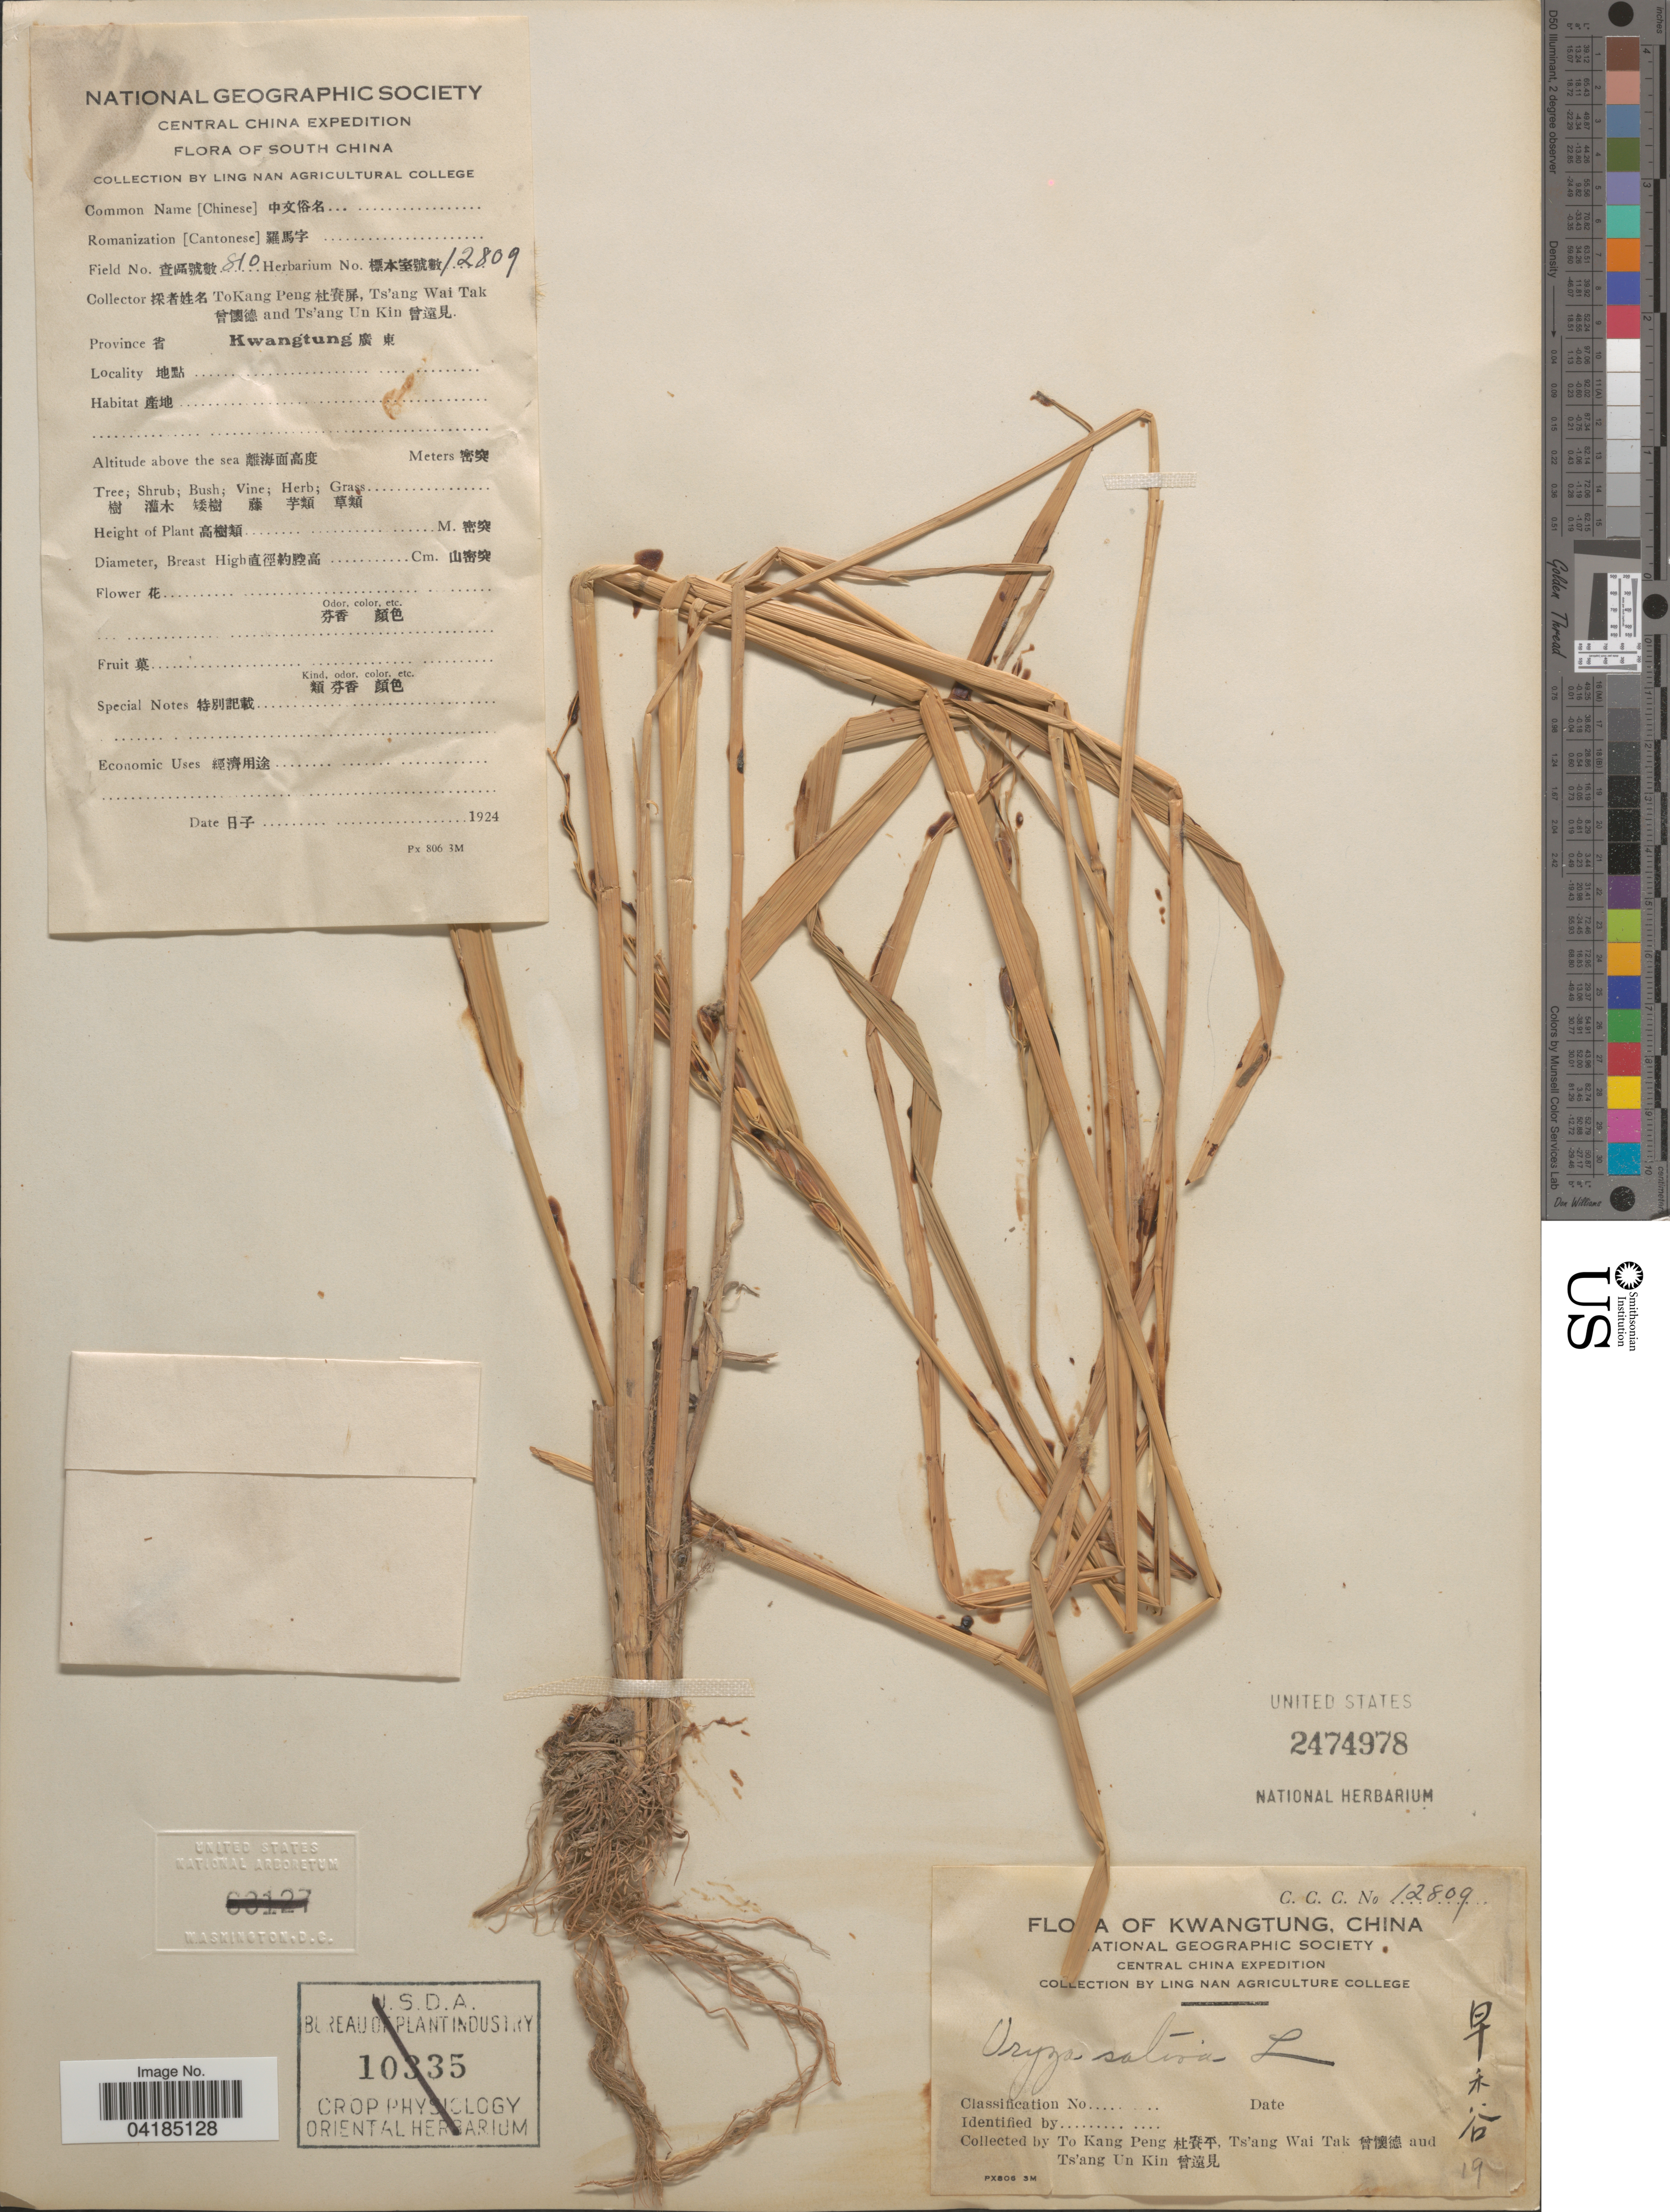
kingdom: Plantae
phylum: Tracheophyta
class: Liliopsida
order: Poales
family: Poaceae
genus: Oryza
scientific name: Oryza sativa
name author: L.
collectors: T. K. Peng, W. T. Tsang & U. K. Tsang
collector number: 810/12809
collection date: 1924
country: China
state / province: Guangdong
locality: Central China Expedition. South China. Province Kwangtung. X.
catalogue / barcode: US 2474978